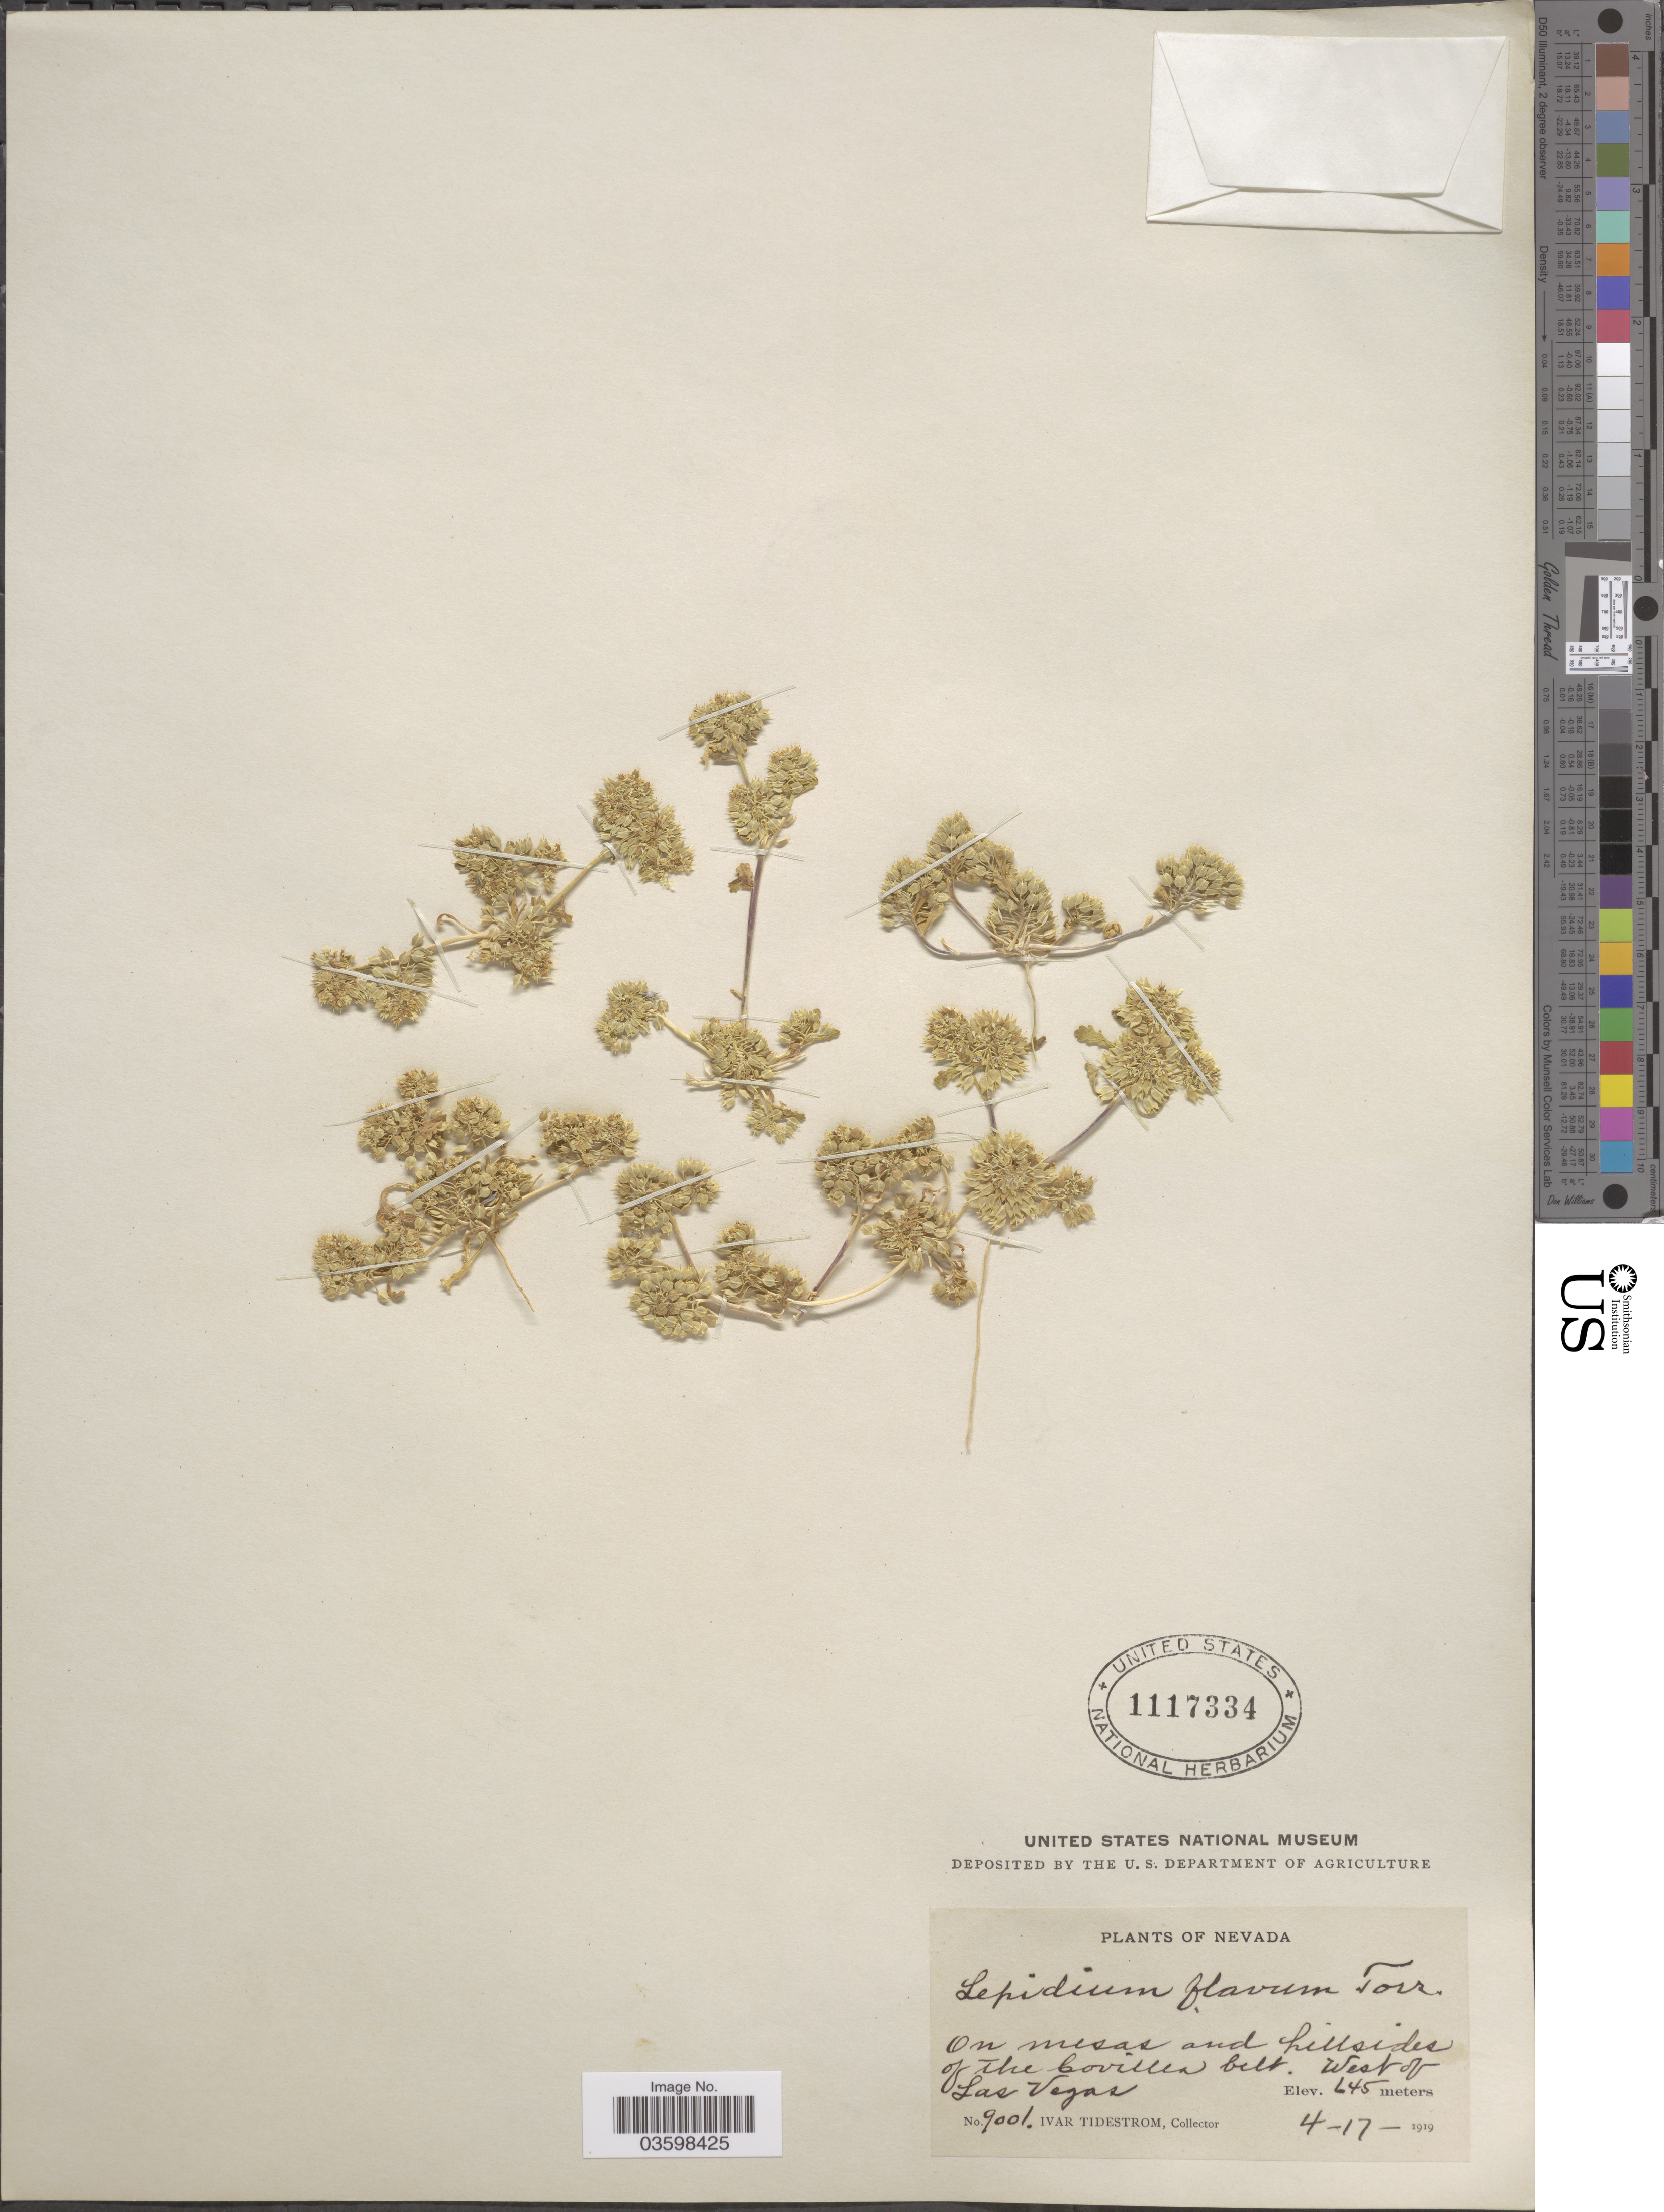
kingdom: Plantae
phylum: Tracheophyta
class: Magnoliopsida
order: Brassicales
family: Brassicaceae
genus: Lepidium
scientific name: Lepidium flavum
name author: Torr.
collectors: I. F. Tidestrom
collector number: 9001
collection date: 1919-04-17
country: United States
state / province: Nevada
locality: On mesas and hillsides of the Covillea belt. West of Las Vegas.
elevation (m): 645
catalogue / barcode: US 1117334